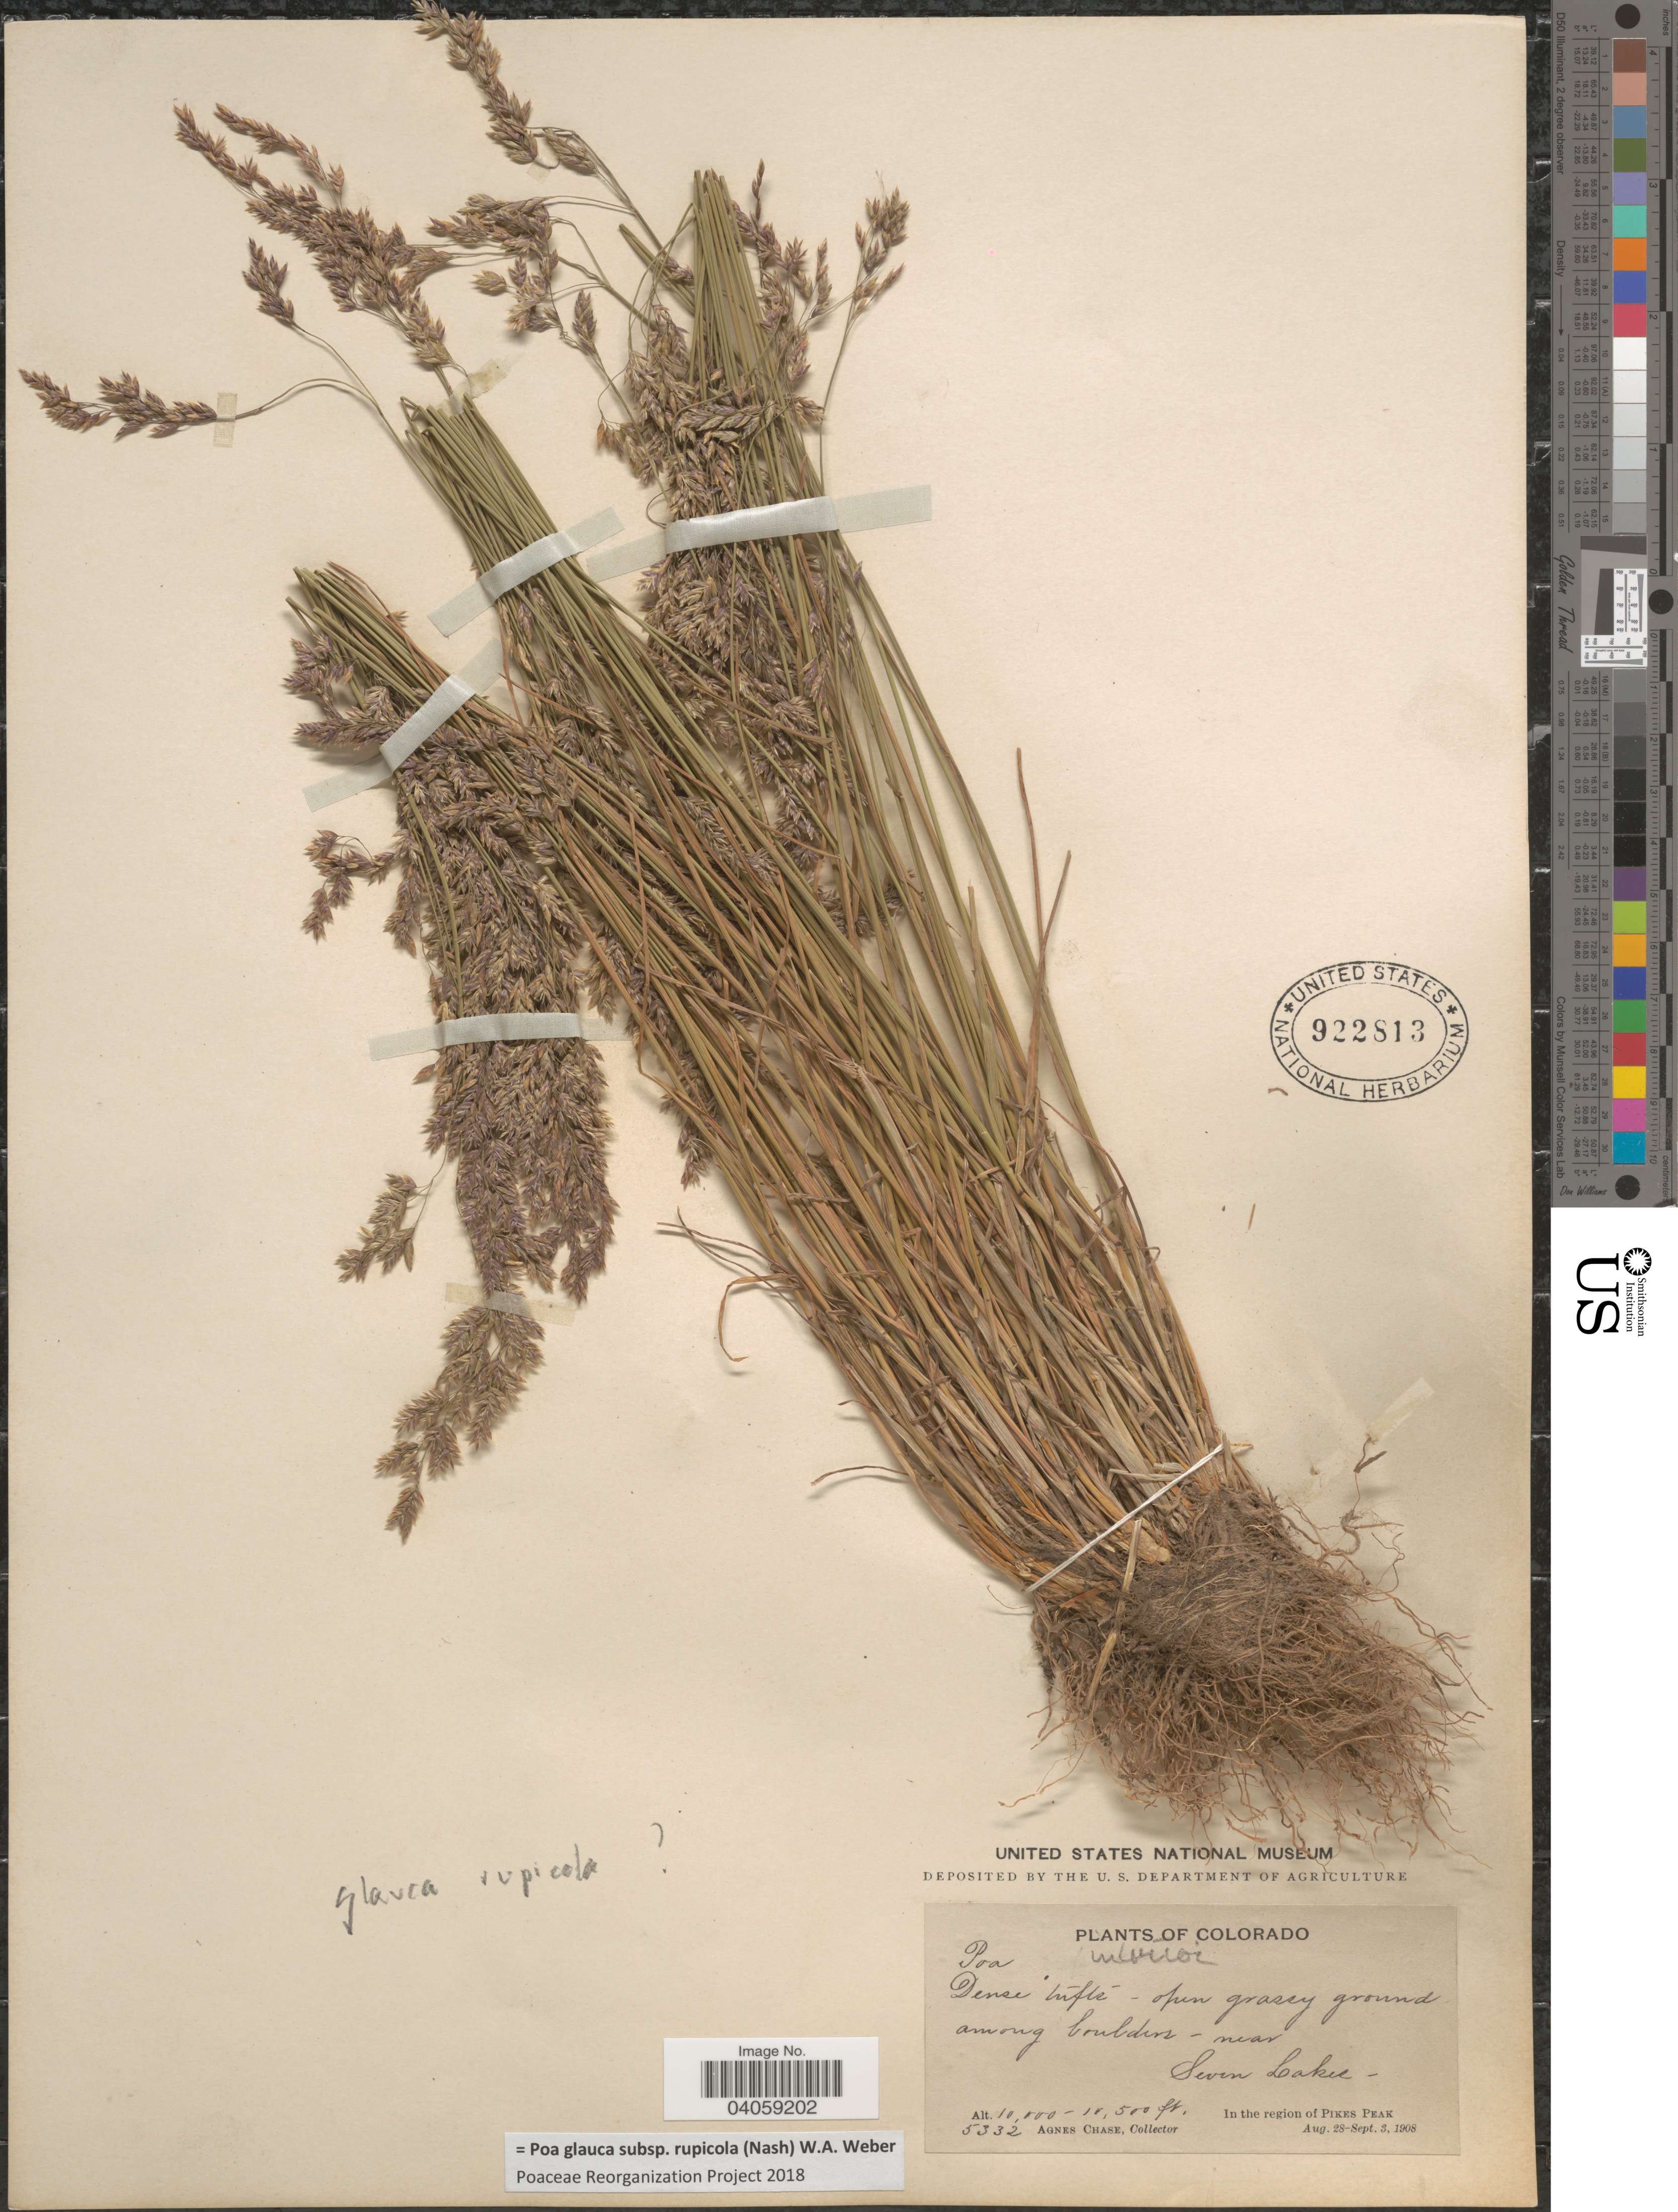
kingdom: Plantae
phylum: Tracheophyta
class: Liliopsida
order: Poales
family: Poaceae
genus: Poa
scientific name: Poa glauca subsp. rupicola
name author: (Nash) W.A. Weber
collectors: A. Chase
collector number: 5332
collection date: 1908-08-28/1908-09-03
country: United States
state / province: Colorado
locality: Near Seven Lakes. In the region of Pikes Peak.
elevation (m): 3048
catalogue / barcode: US 922813